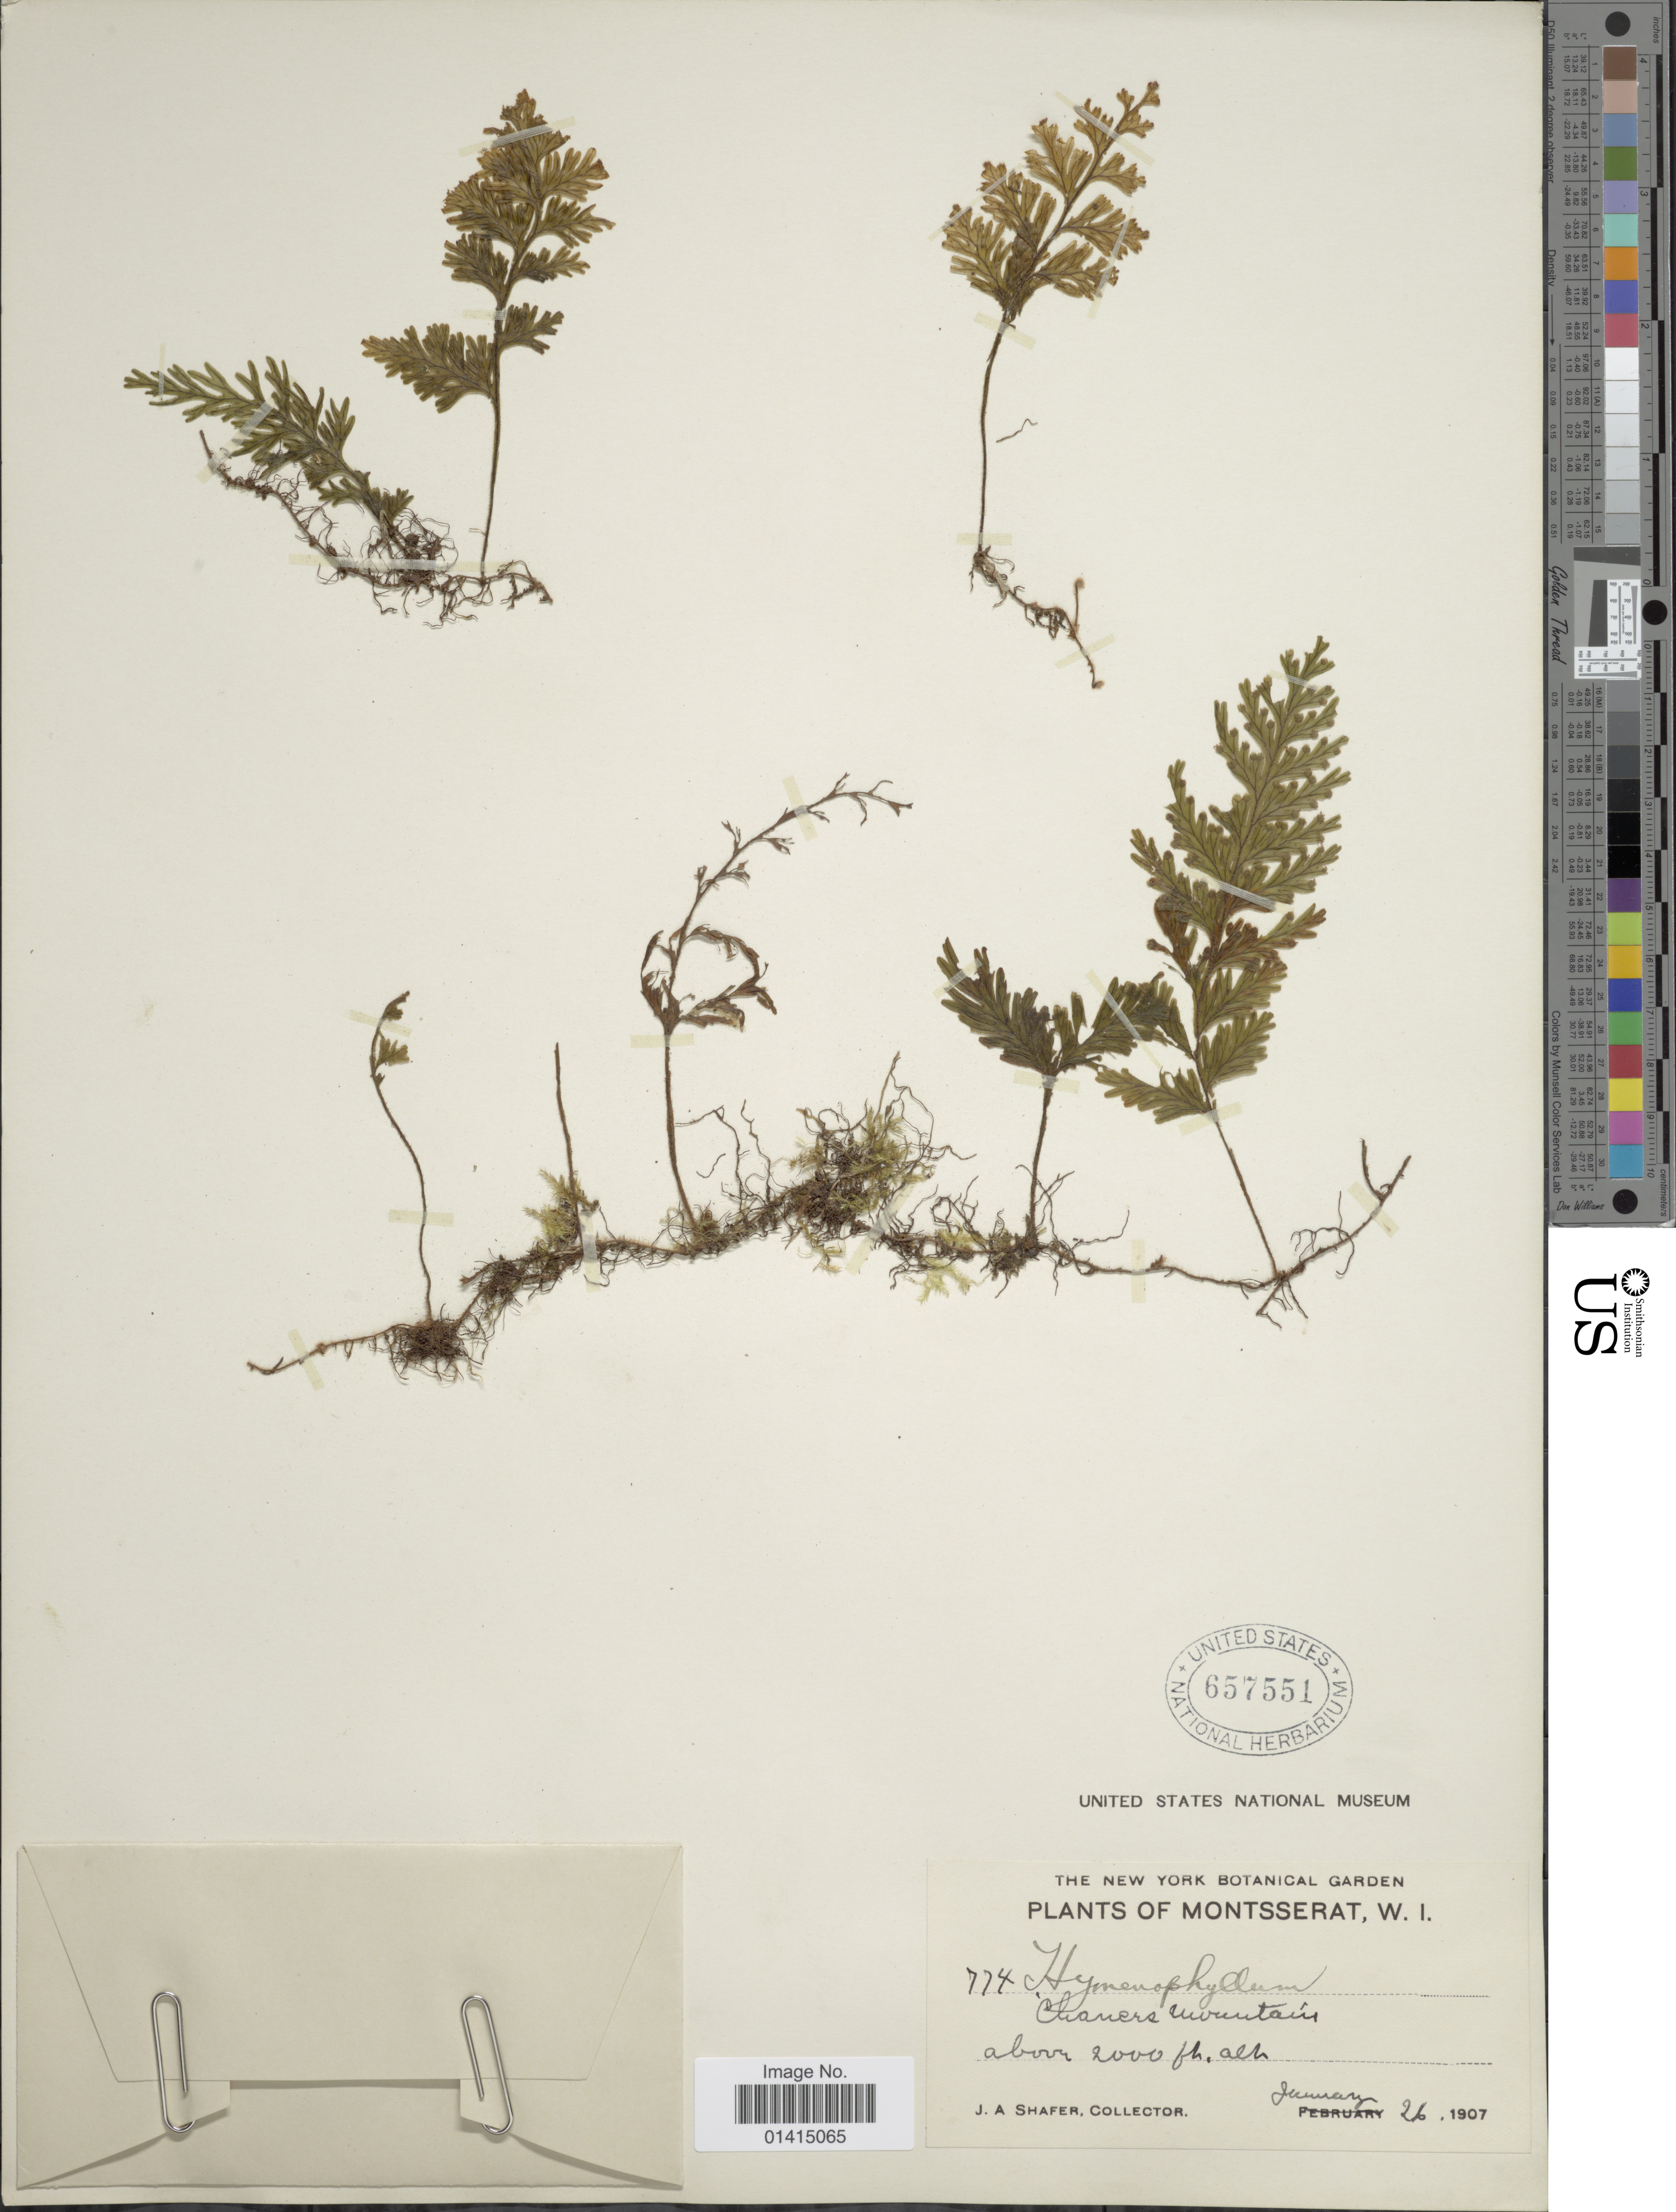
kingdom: Plantae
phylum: Tracheophyta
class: Polypodiopsida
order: Hymenophyllales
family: Hymenophyllaceae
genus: Hymenophyllum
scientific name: Hymenophyllum hirtellum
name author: Sw. in Schrad.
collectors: J. A. Shafer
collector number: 774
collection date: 1907-01-26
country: Montserrat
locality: Montserrat, W.I., Chauers Mountain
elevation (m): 610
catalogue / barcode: US 657551